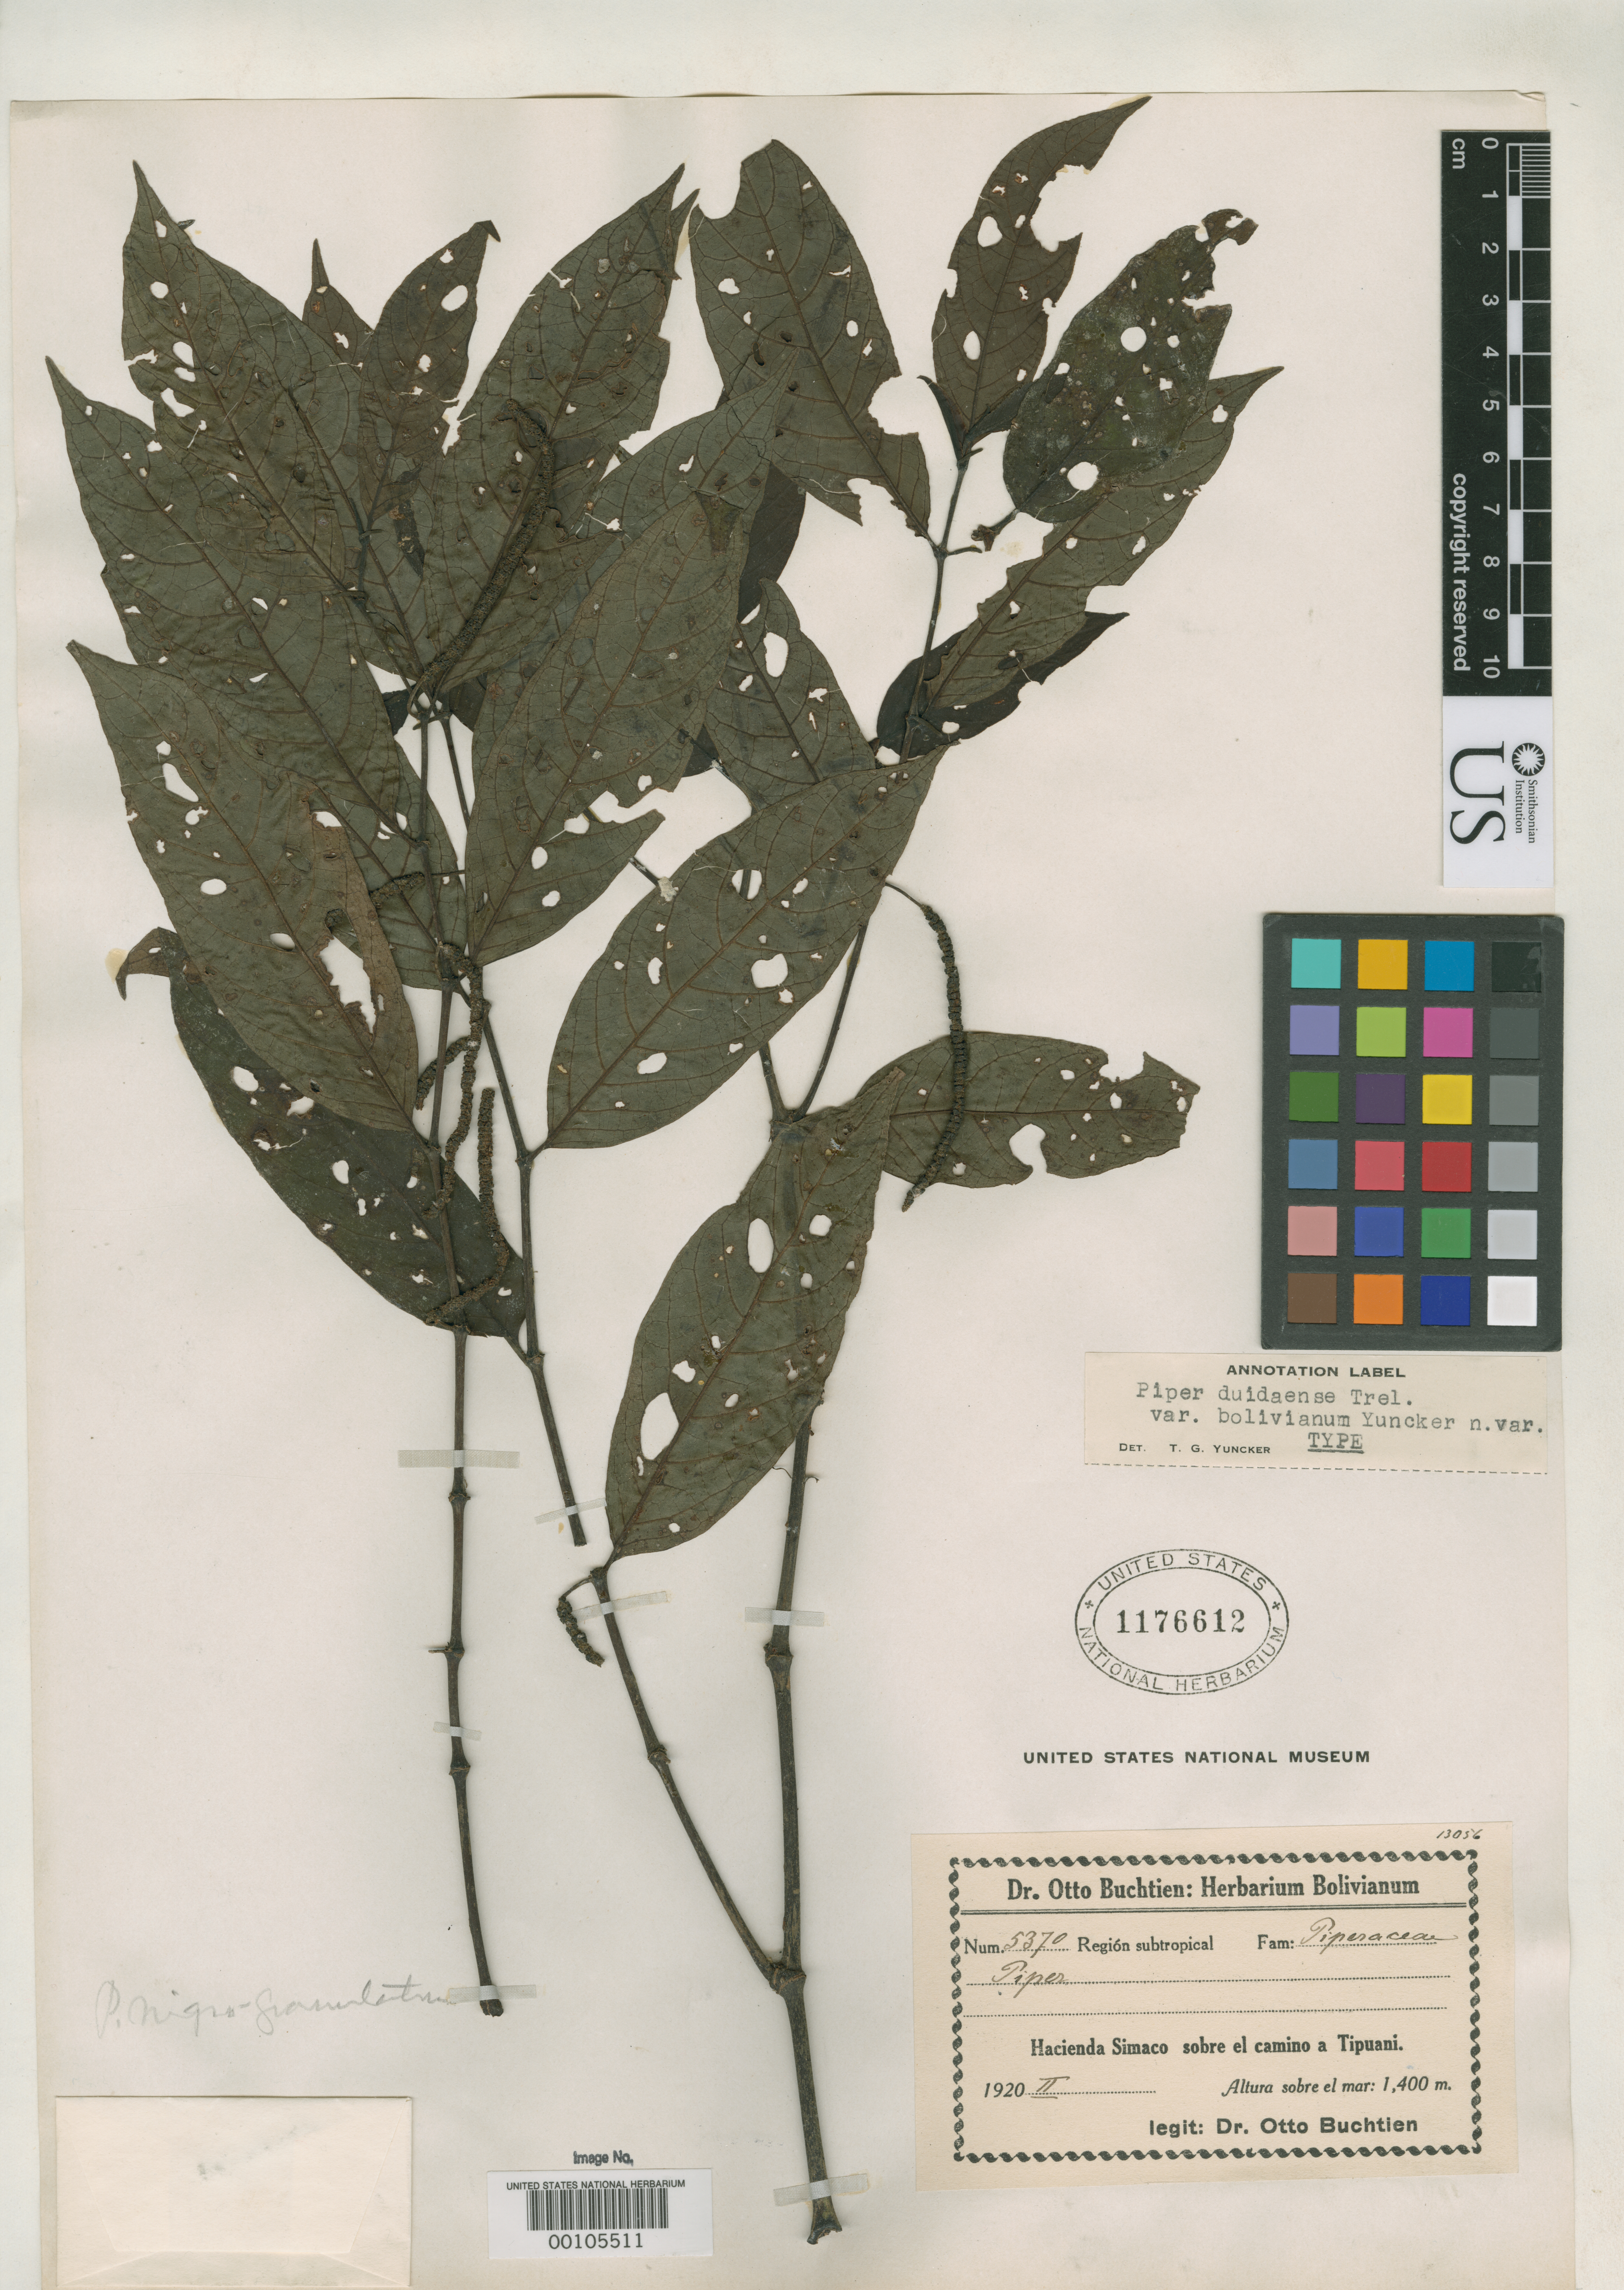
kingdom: Plantae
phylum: Tracheophyta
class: Magnoliopsida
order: Piperales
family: Piperaceae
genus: Piper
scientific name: Piper duidaense var. bolivianum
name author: Yunck.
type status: Holotype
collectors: O. Buchtien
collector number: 5370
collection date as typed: Feb 1920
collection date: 1920-02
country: Bolivia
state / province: La Paz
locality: Hacienda Simaco, road to Tipuani.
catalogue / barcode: US 1176612